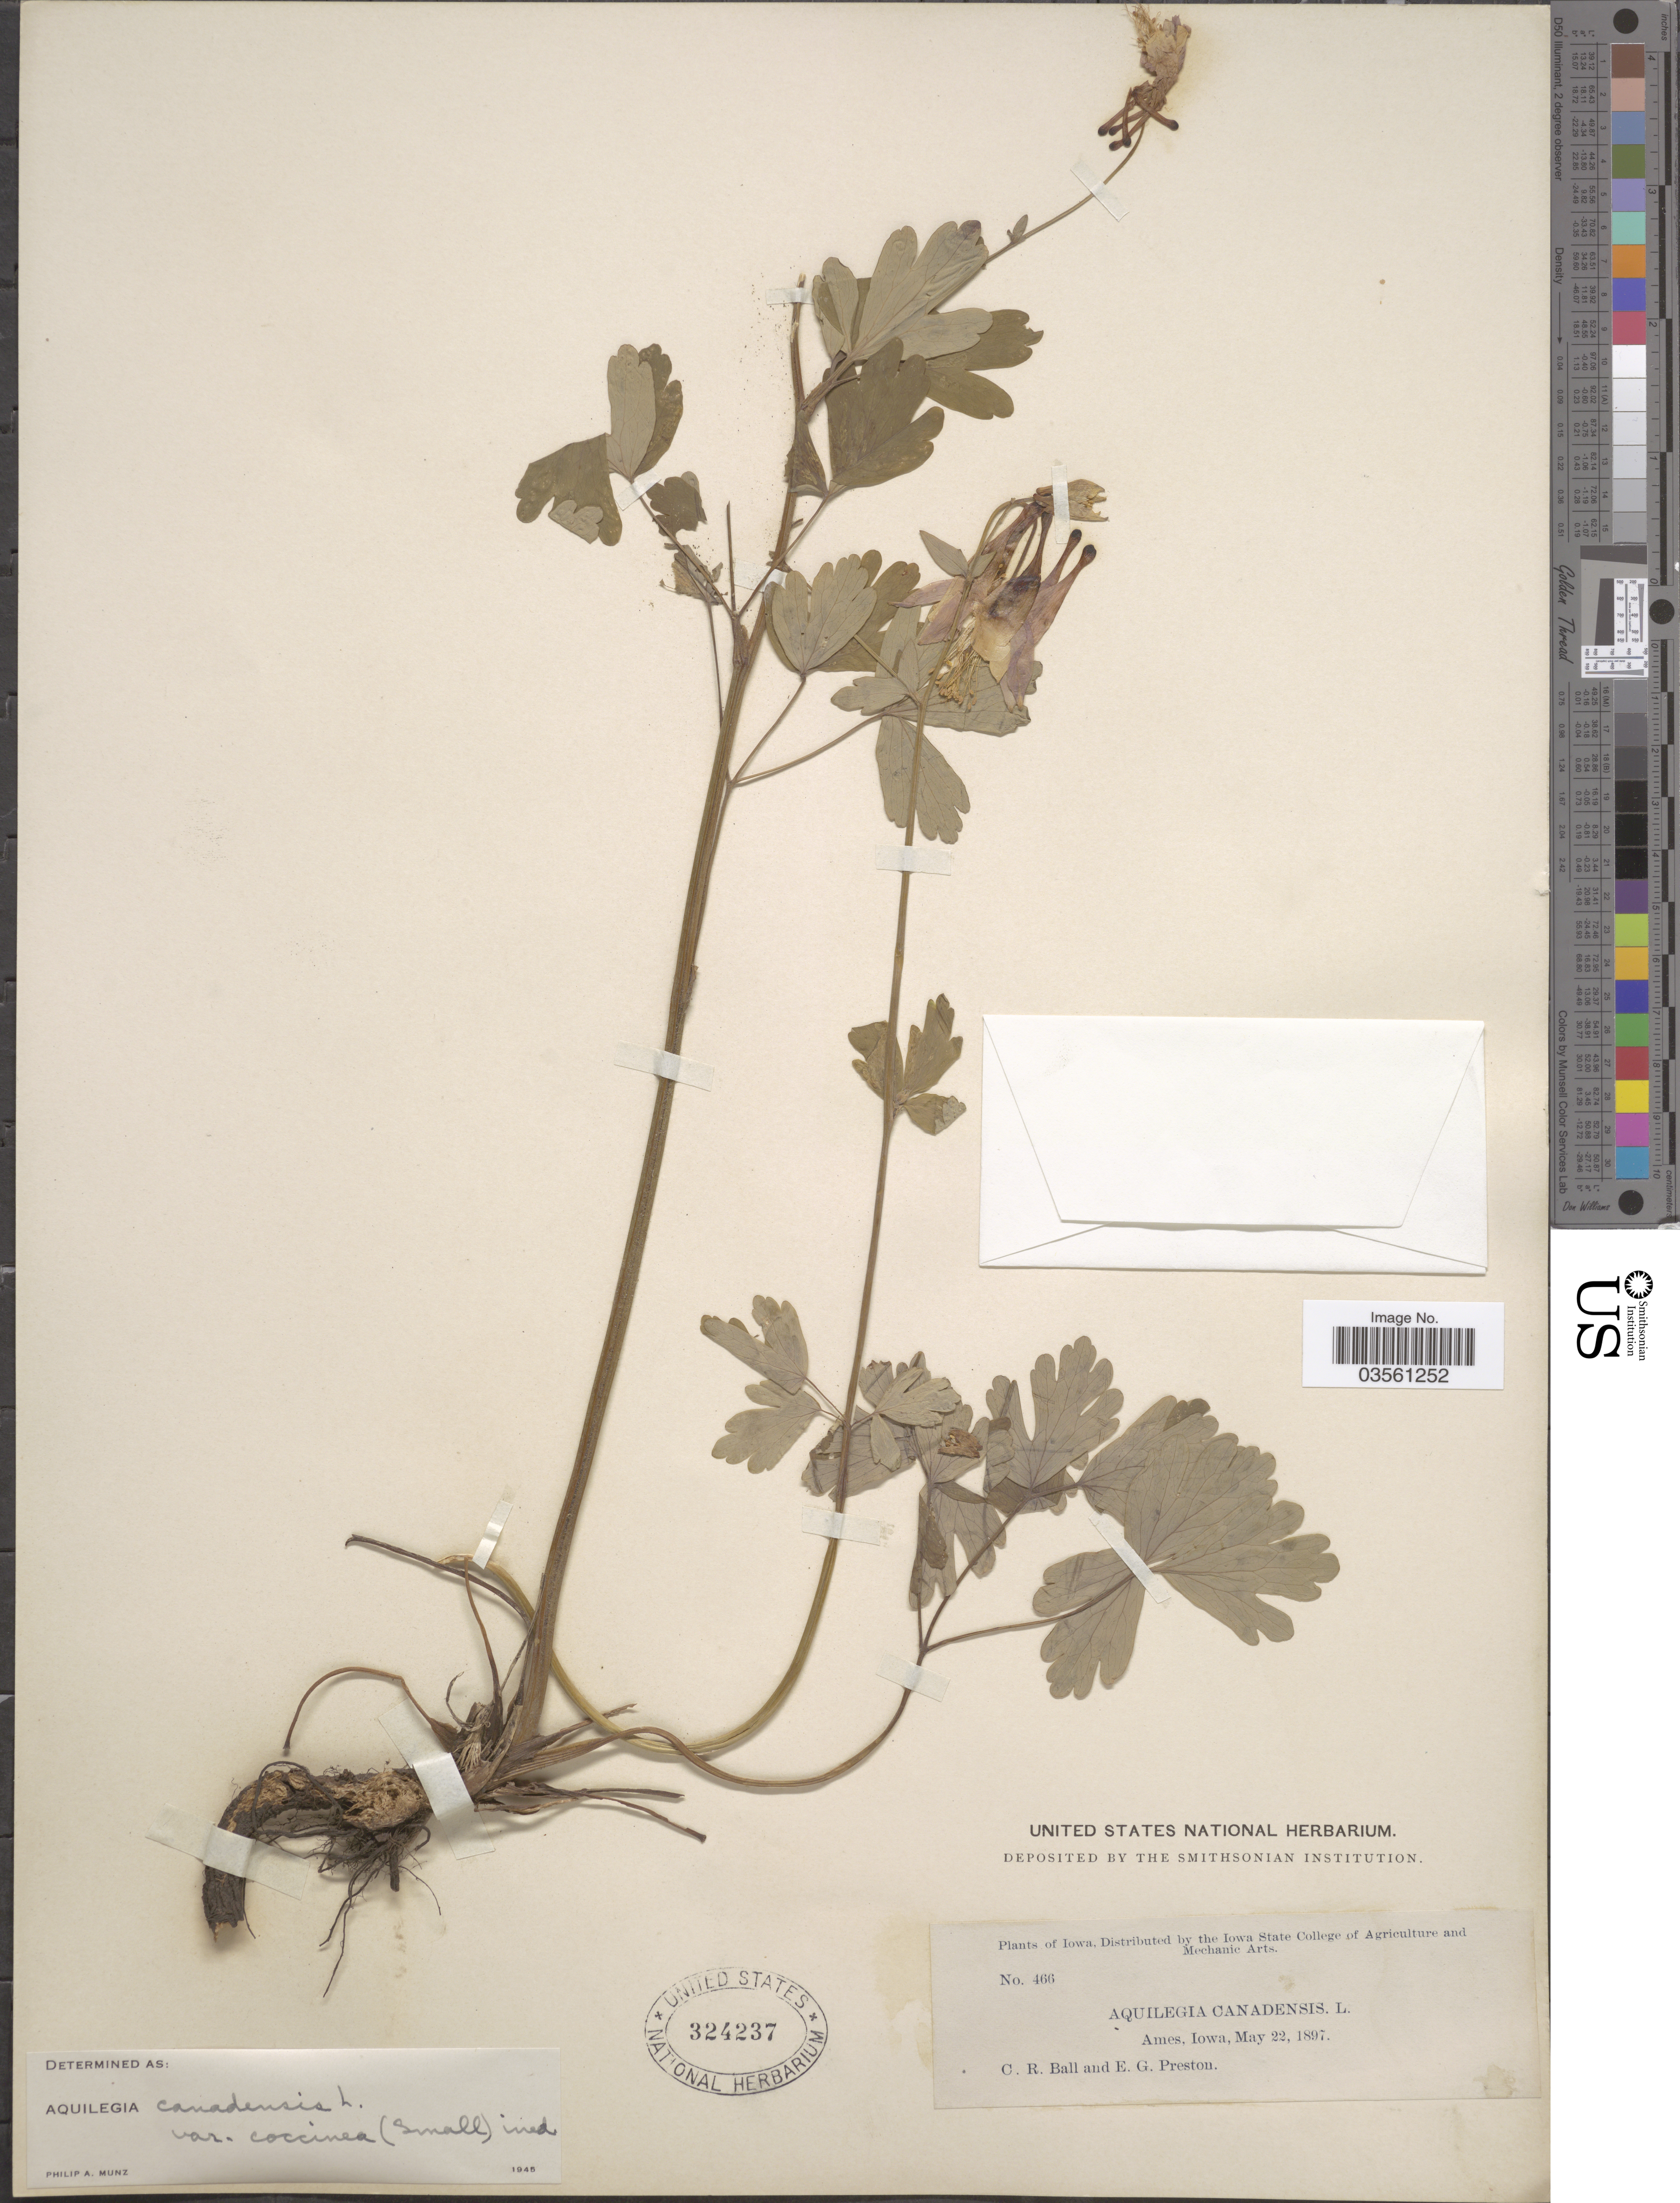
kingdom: Plantae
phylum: Tracheophyta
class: Magnoliopsida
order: Ranunculales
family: Ranunculaceae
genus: Aquilegia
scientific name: Aquilegia canadensis var. coccinea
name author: (Small) Munz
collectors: C. R. Ball & E. Preston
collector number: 466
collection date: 1897-05-22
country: United States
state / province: Iowa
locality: Ames.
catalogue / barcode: US 324237